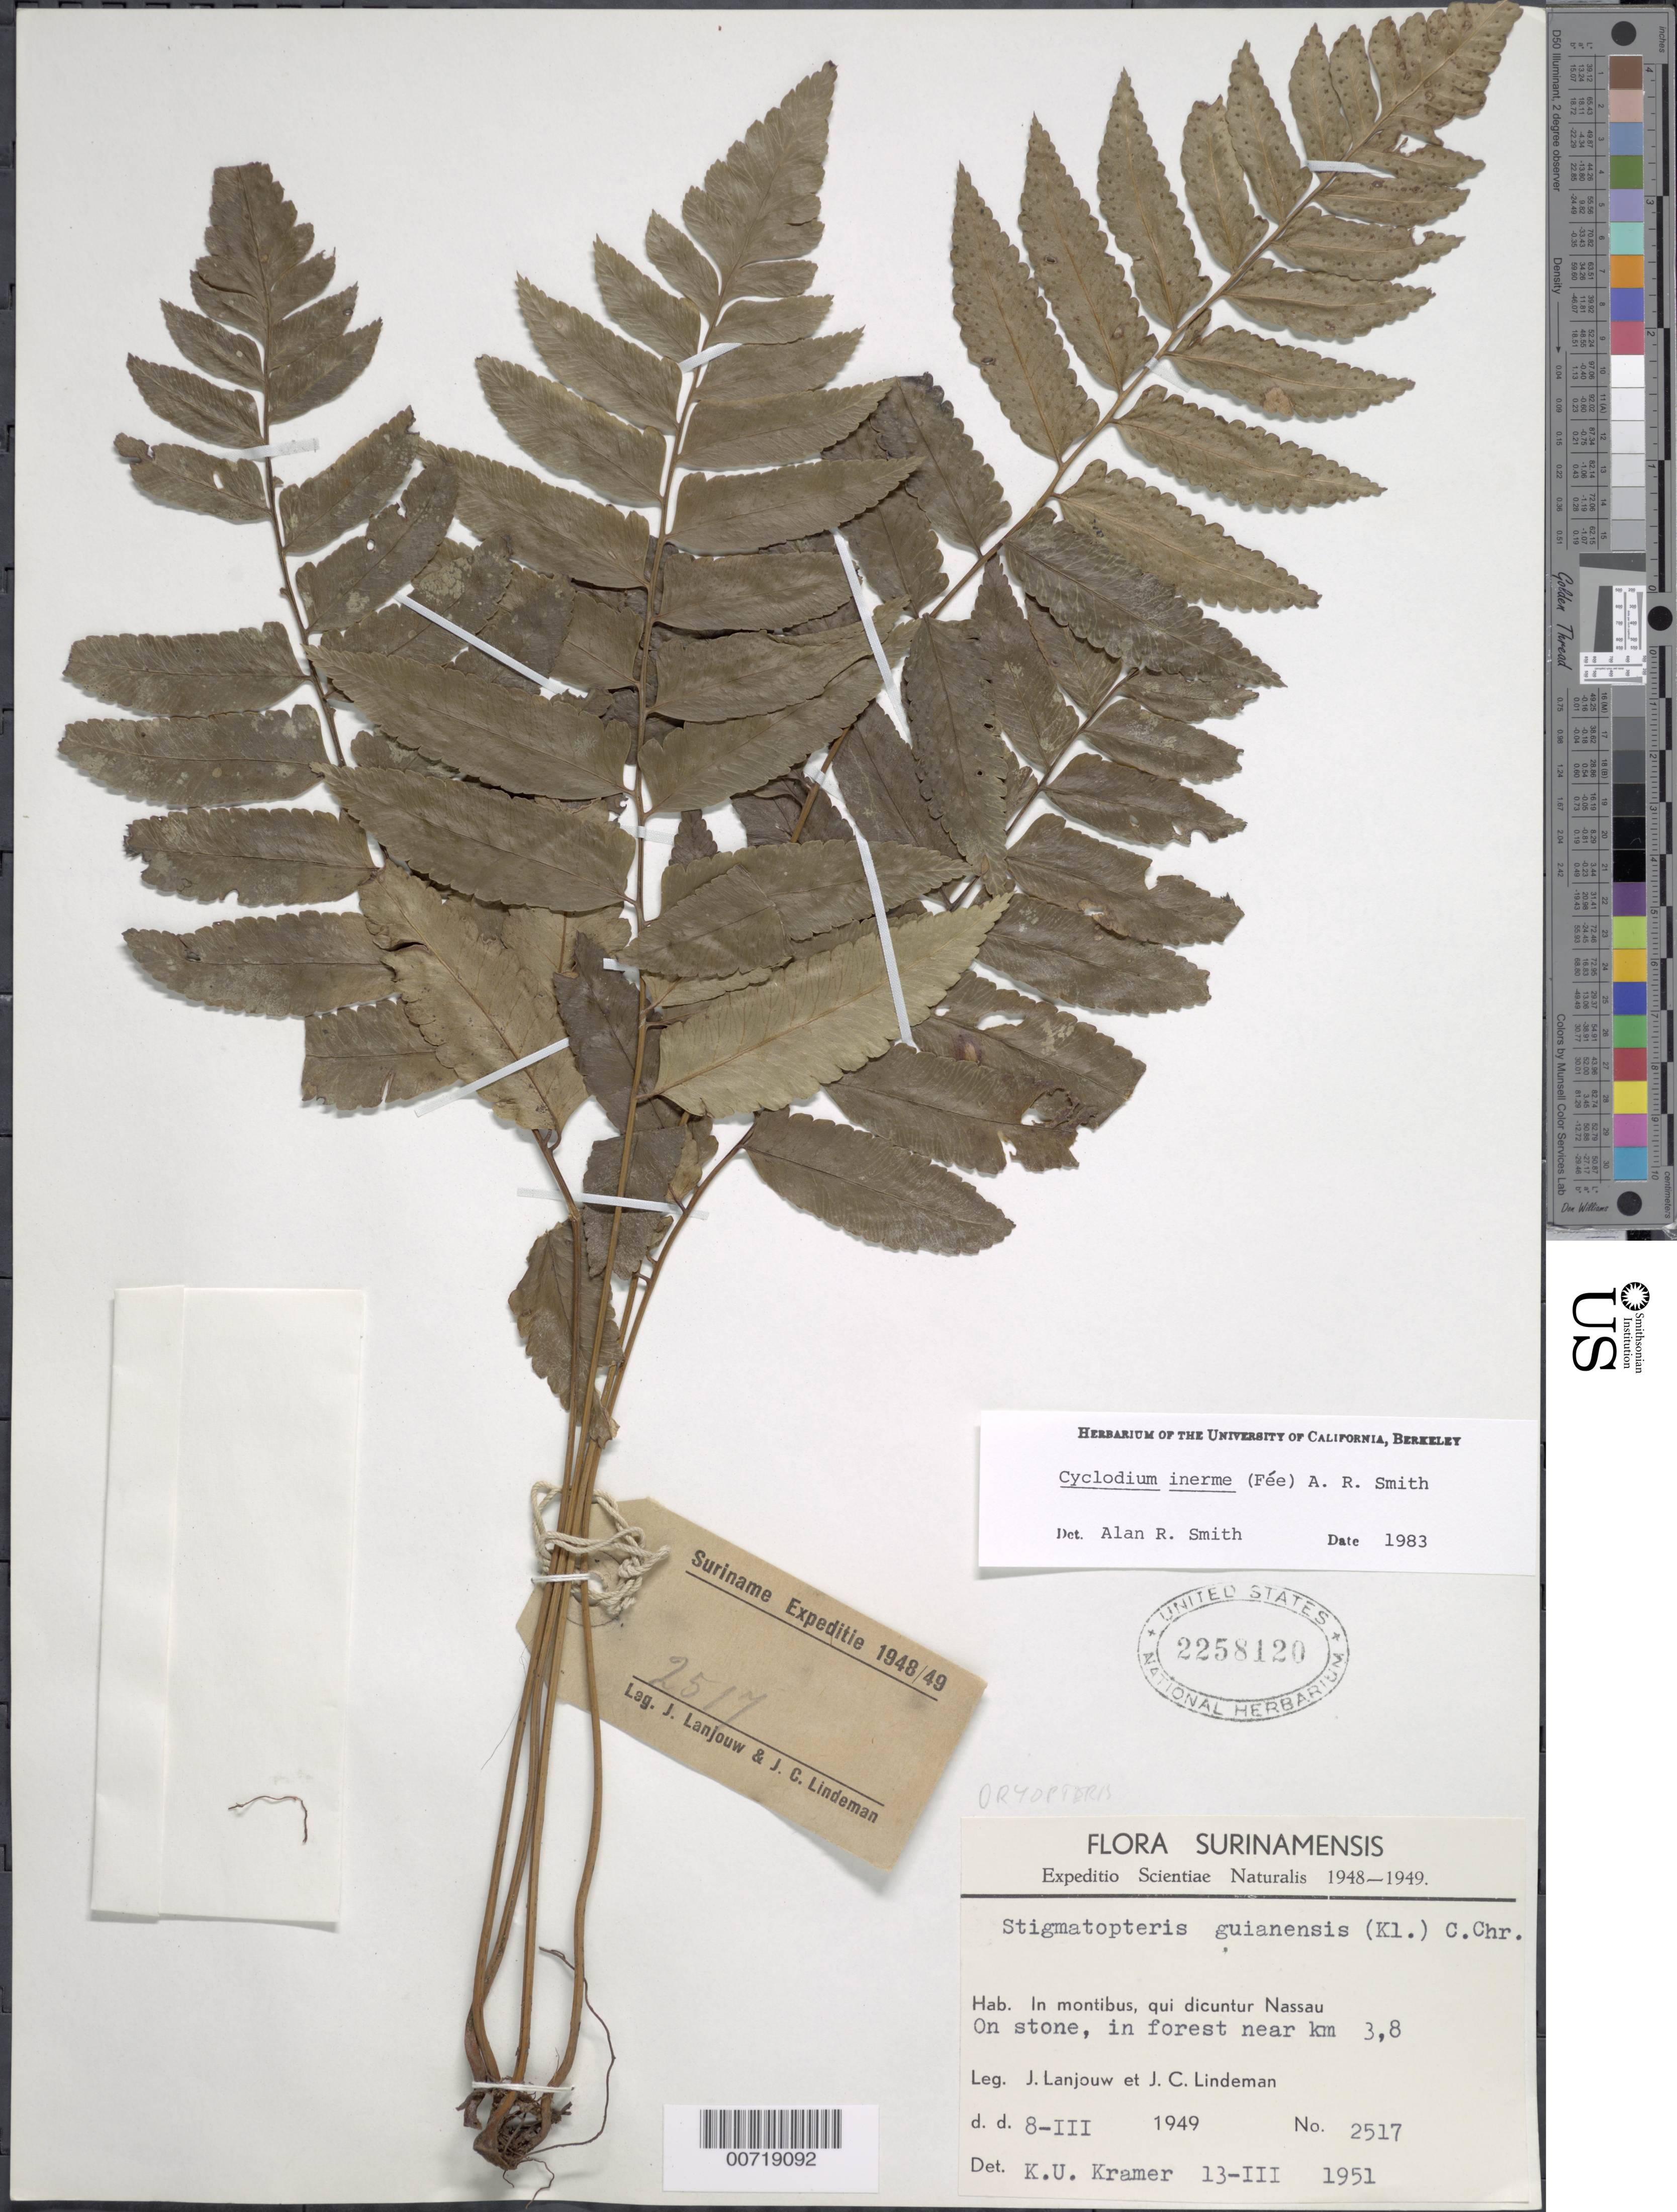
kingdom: Plantae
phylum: Tracheophyta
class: Polypodiopsida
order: Polypodiales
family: Dryopteridaceae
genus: Cyclodium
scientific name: Cyclodium inerme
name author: (Fée) A.R. Sm.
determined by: Smith, Alan R., (UC)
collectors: J. Lanjouw & J. C. Lindeman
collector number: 51 2517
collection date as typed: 13-Mar-51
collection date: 1951-03-13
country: Suriname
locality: Nassau Mts., near km 3.8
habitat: Forest, on stone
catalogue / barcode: US 2258120